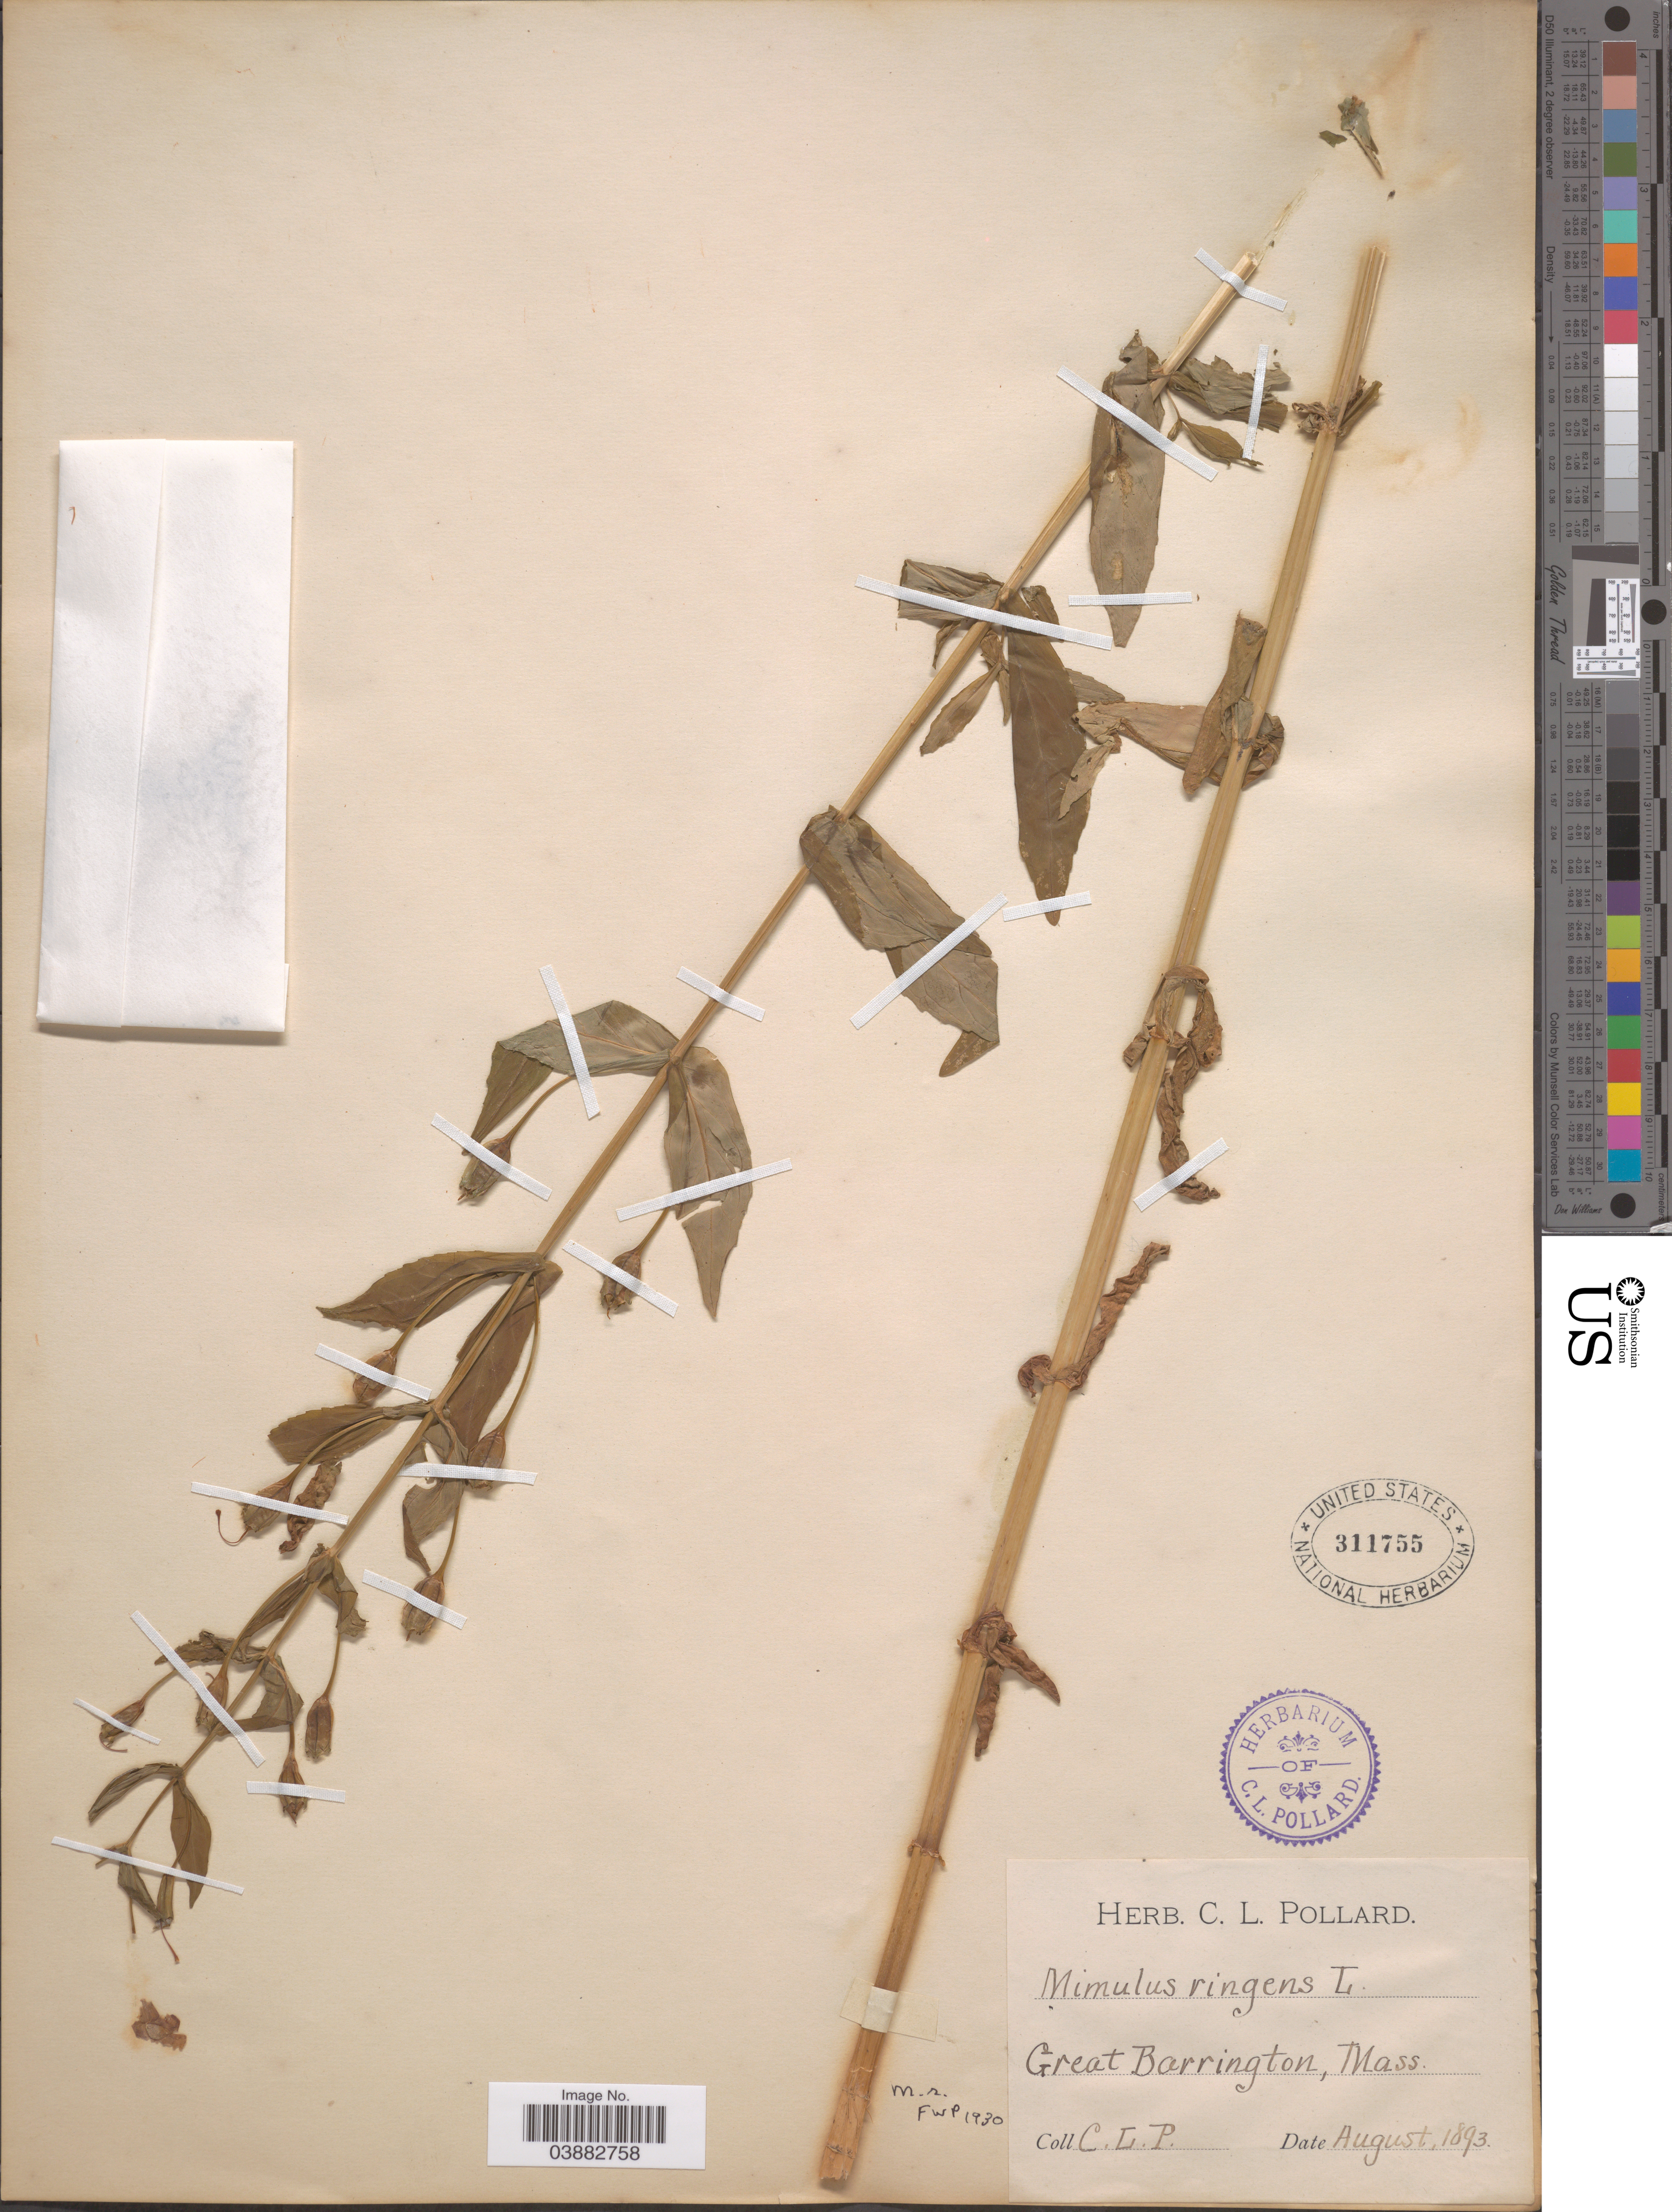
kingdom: Plantae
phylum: Tracheophyta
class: Magnoliopsida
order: Lamiales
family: Phrymaceae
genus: Mimulus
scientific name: Mimulus ringens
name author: L.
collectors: C. L. Pollard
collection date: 1893-08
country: United States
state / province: Massachusetts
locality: Great Barrington.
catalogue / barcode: US 311755